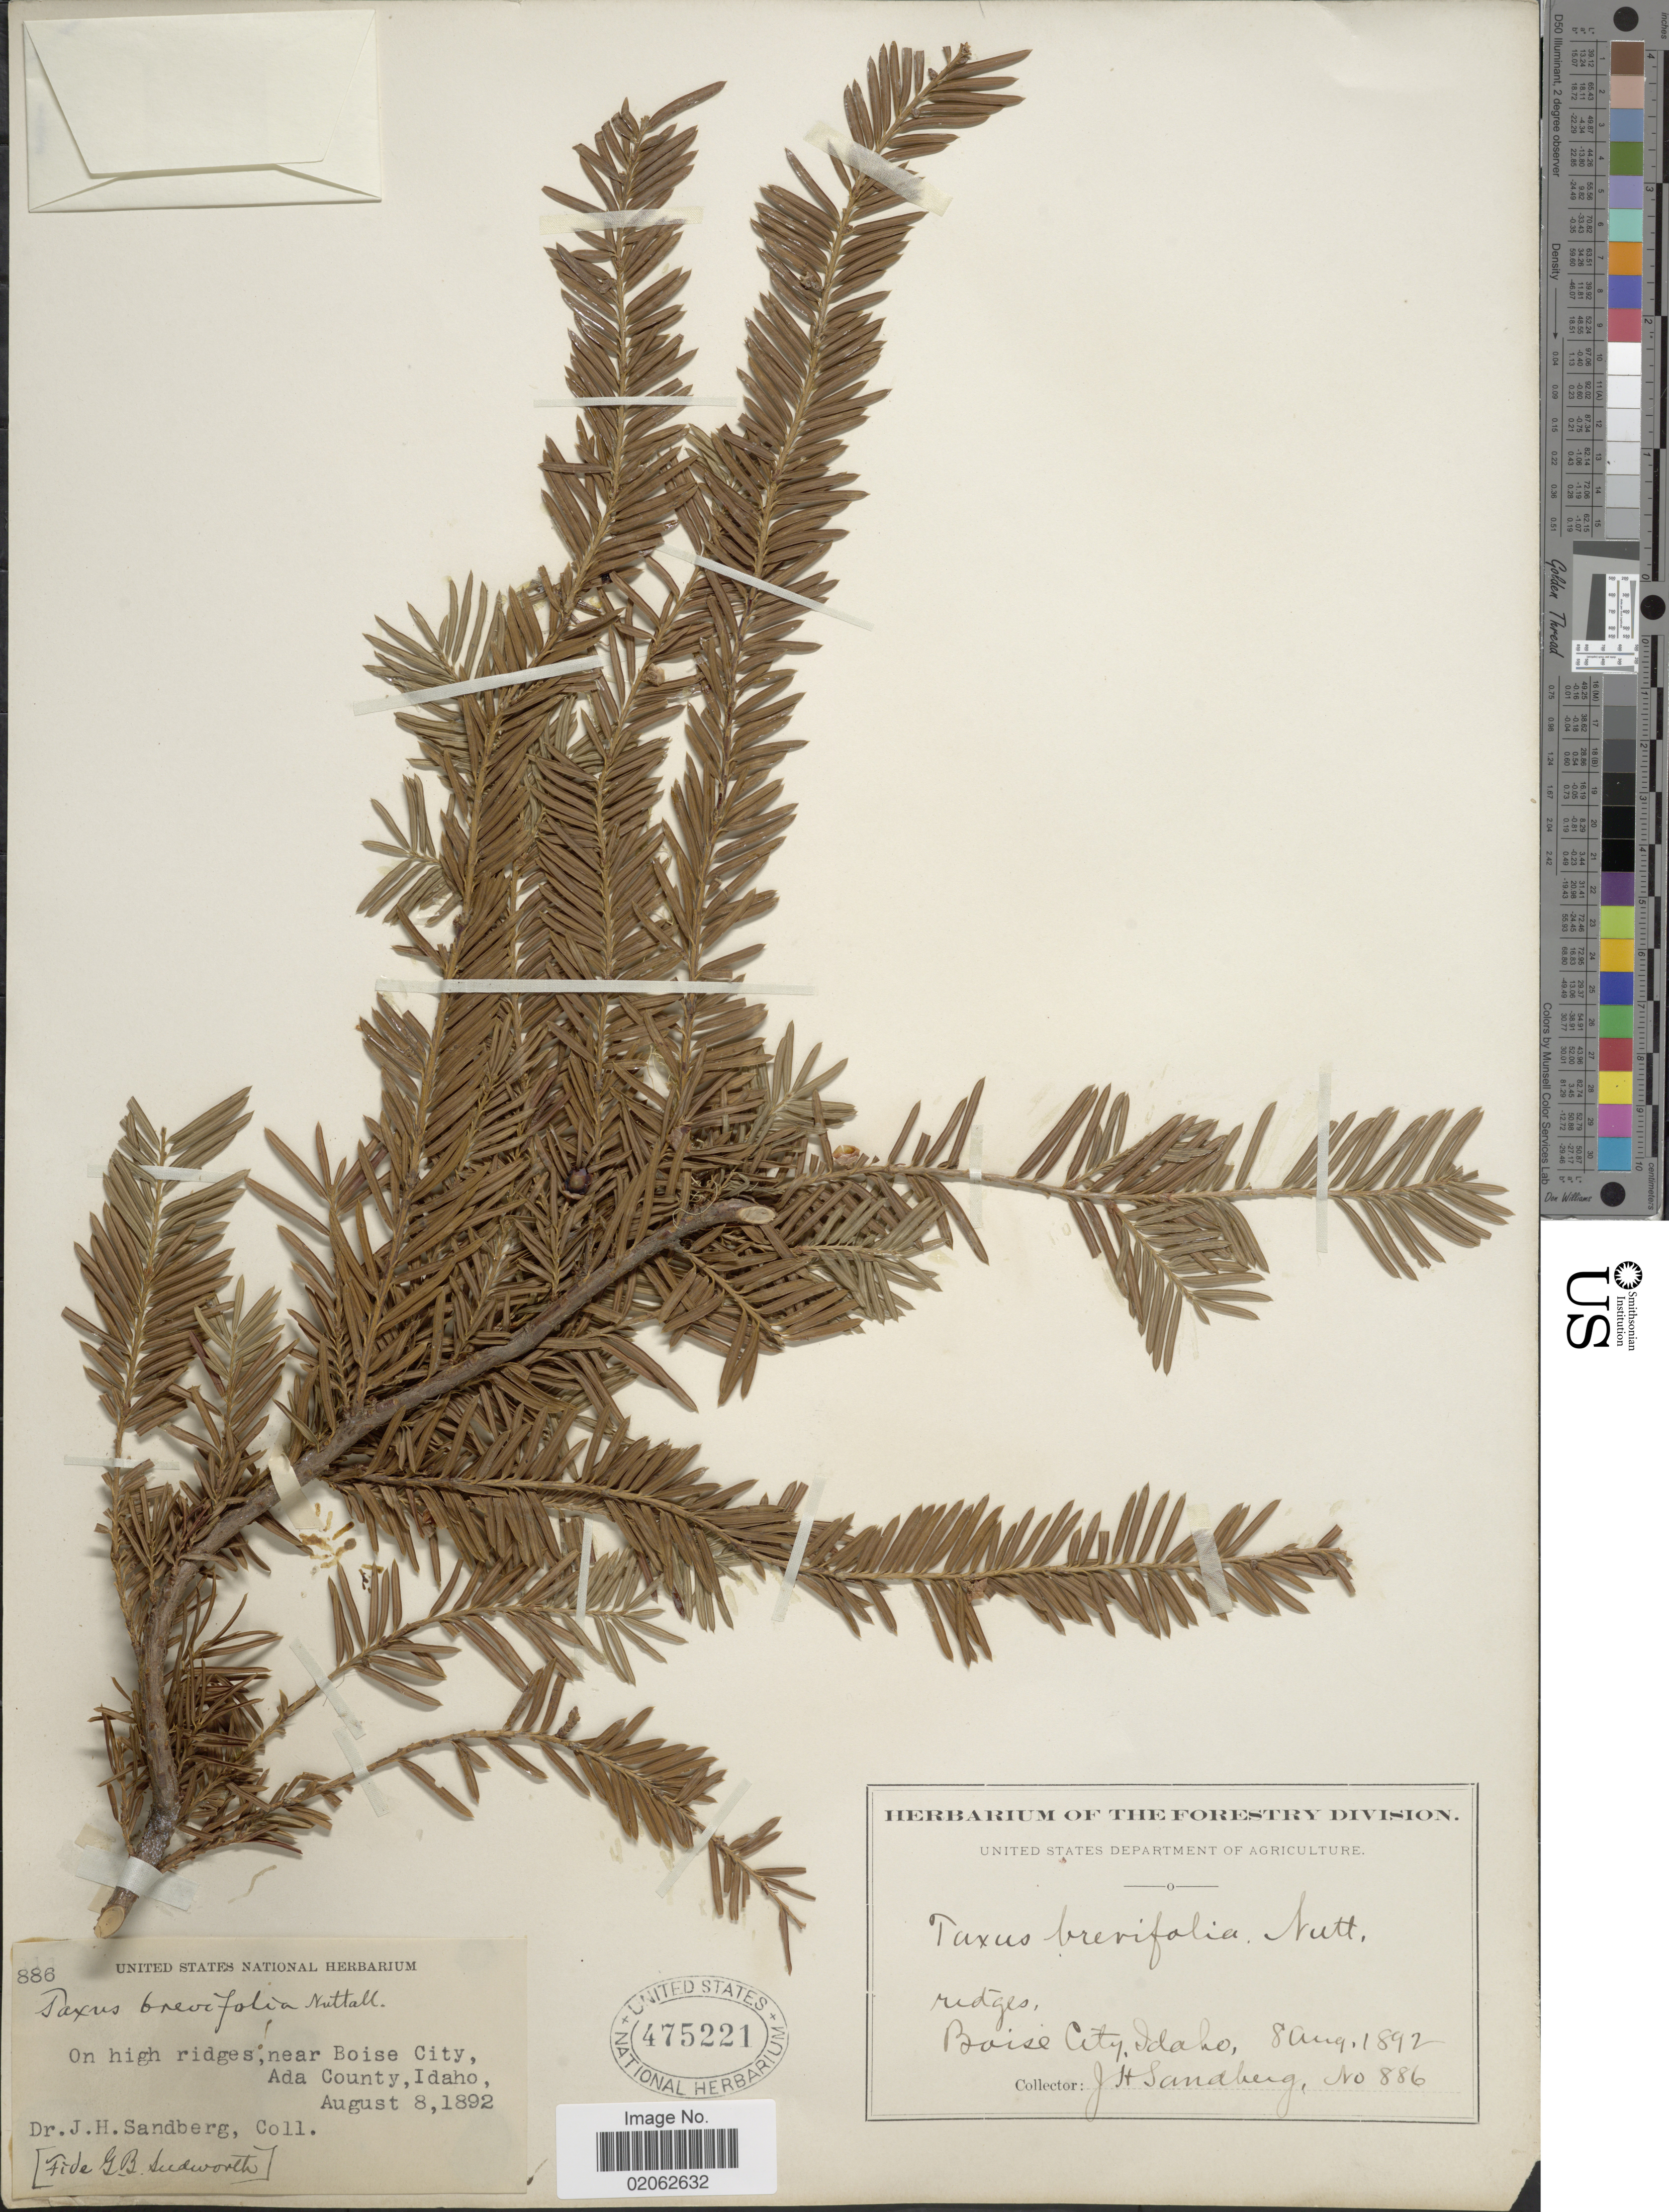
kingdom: Plantae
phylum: Tracheophyta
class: Pinopsida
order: Pinales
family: Taxaceae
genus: Taxus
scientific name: Taxus brevifolia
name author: Nutt.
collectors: J. H. Sandberg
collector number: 886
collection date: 1892-08-08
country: United States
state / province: Idaho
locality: On high ridges, near Boise City, Ada County, Idaho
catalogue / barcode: US 475221